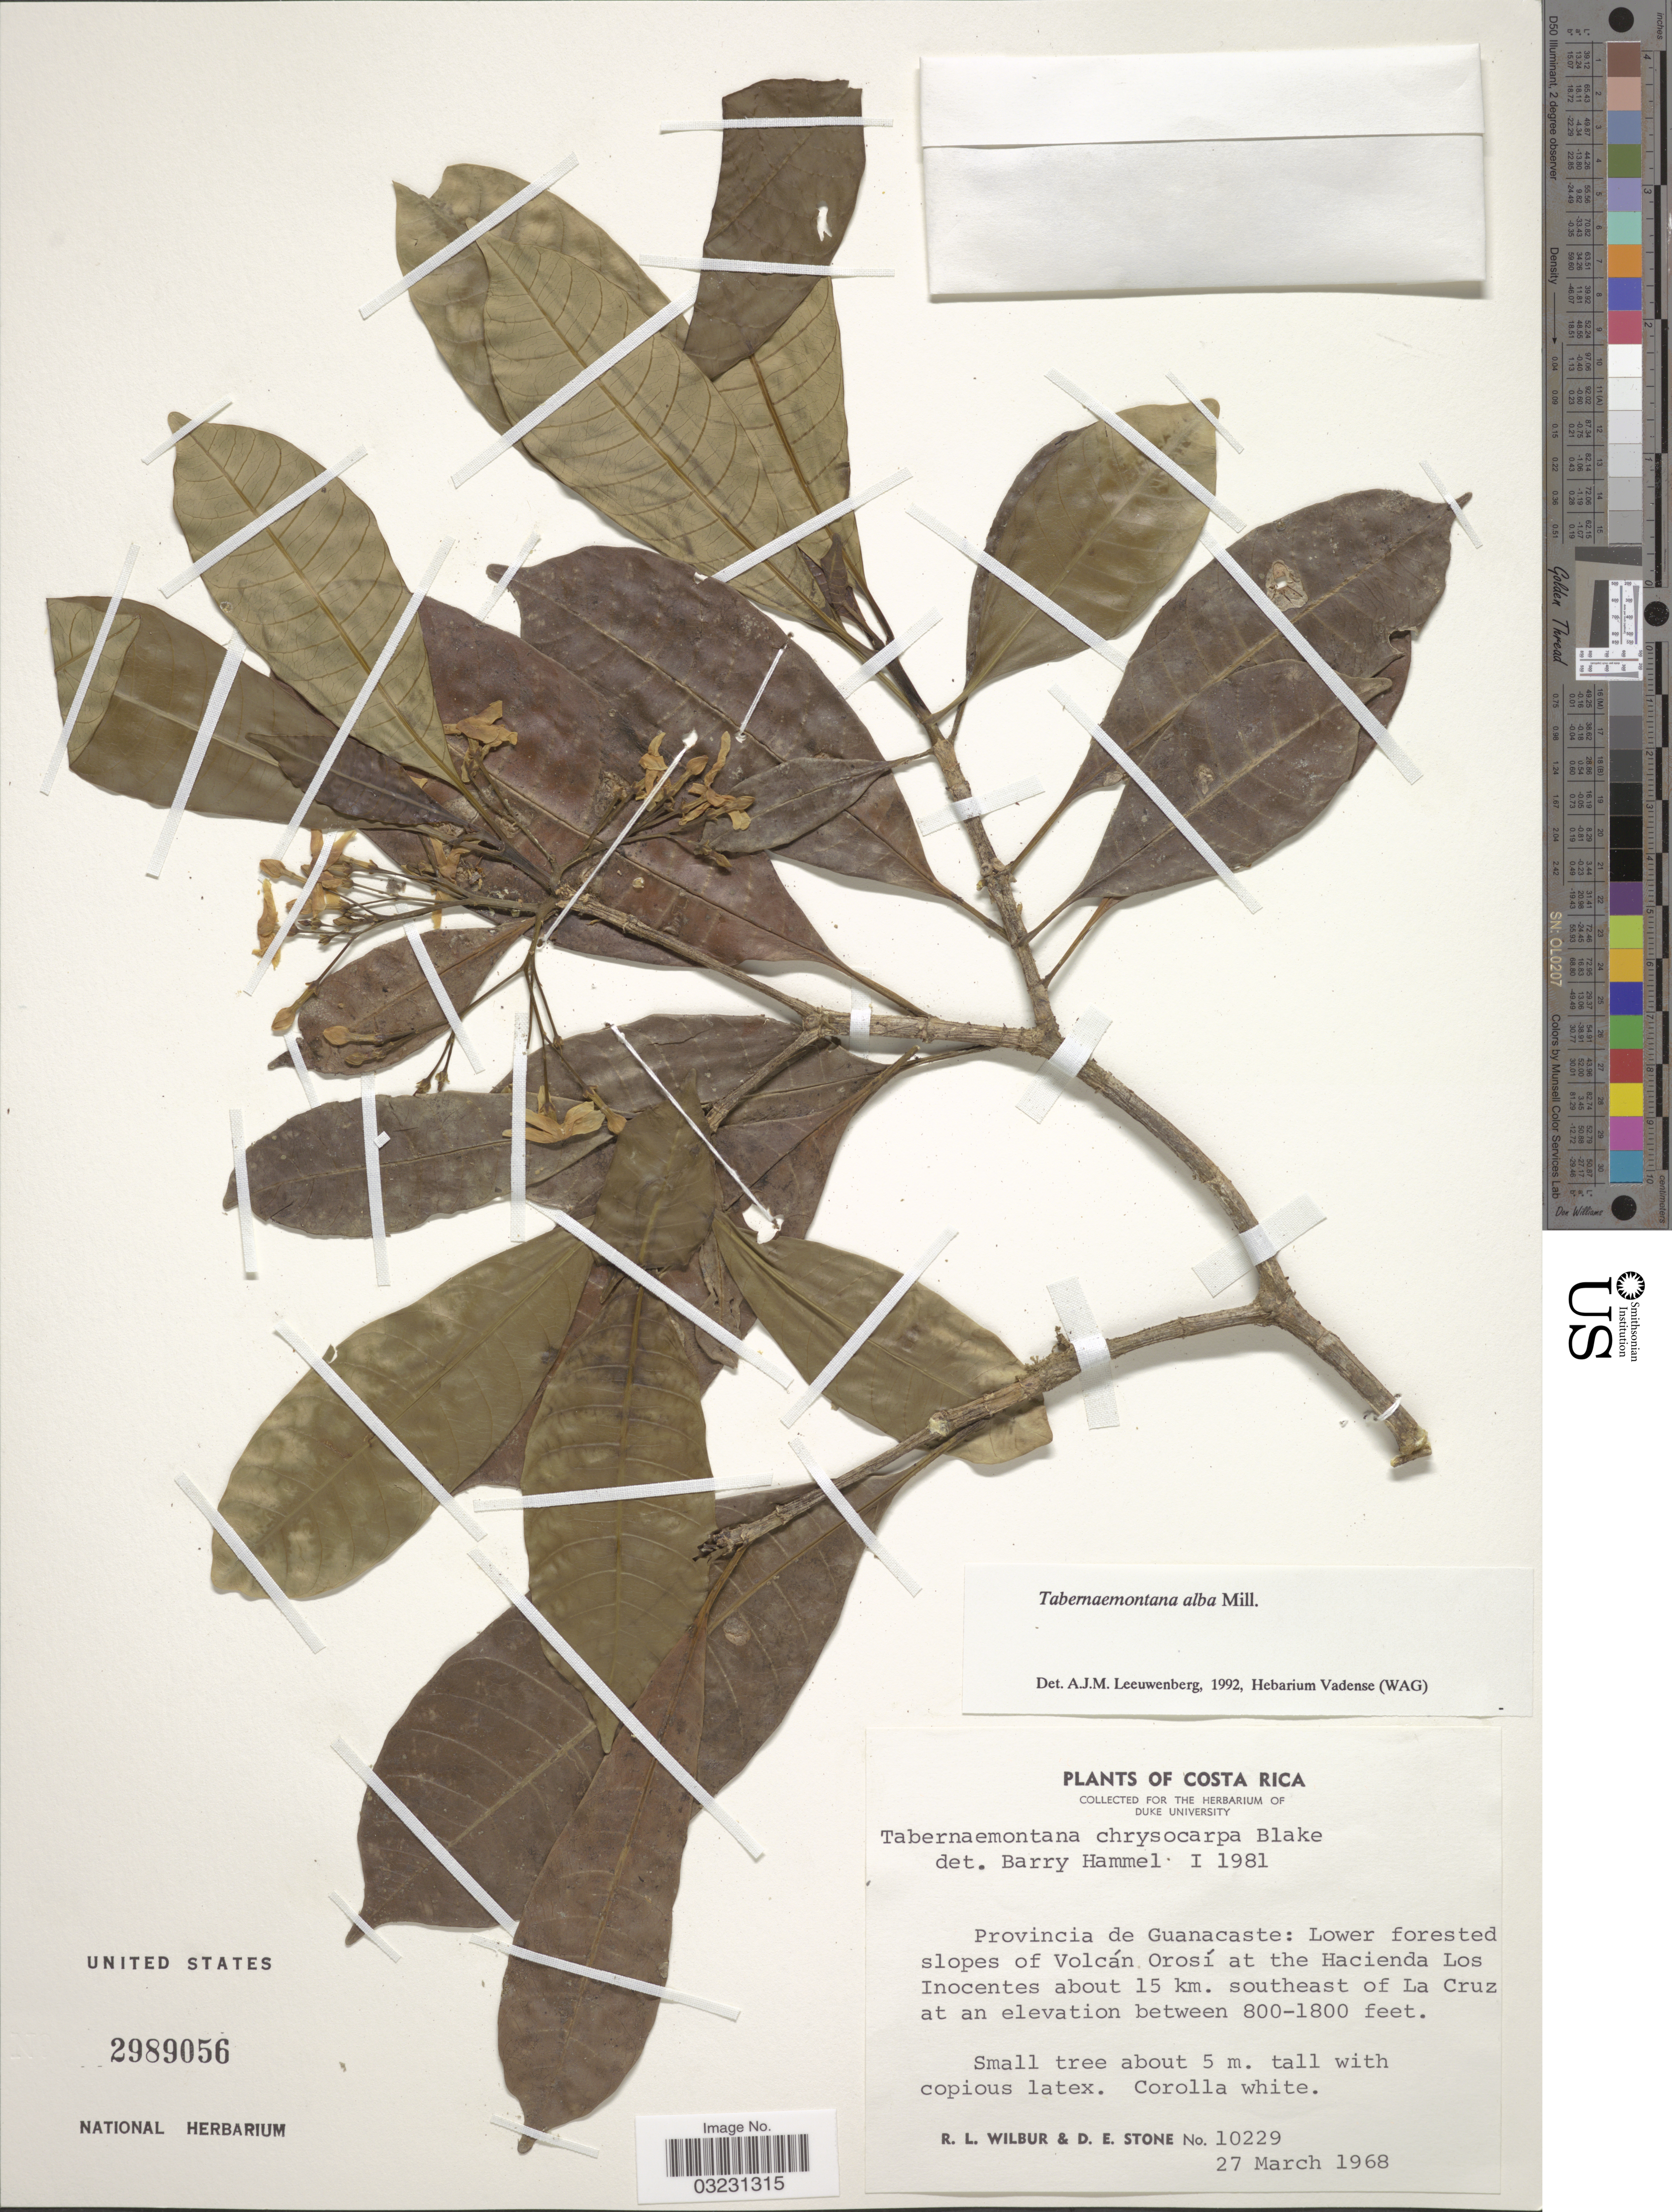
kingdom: Plantae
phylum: Tracheophyta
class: Magnoliopsida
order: Gentianales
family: Apocynaceae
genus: Tabernaemontana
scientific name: Tabernaemontana alba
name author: Mill.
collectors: R. L. Wilbur & D. E. Stone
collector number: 10229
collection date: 1968-03-27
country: Costa Rica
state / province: Guanacaste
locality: Lower forested slopes of Volcán Orosí at the Hacienda Los Inocentes about 15 km. southeast of La Cruz.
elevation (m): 244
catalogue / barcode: US 2989056